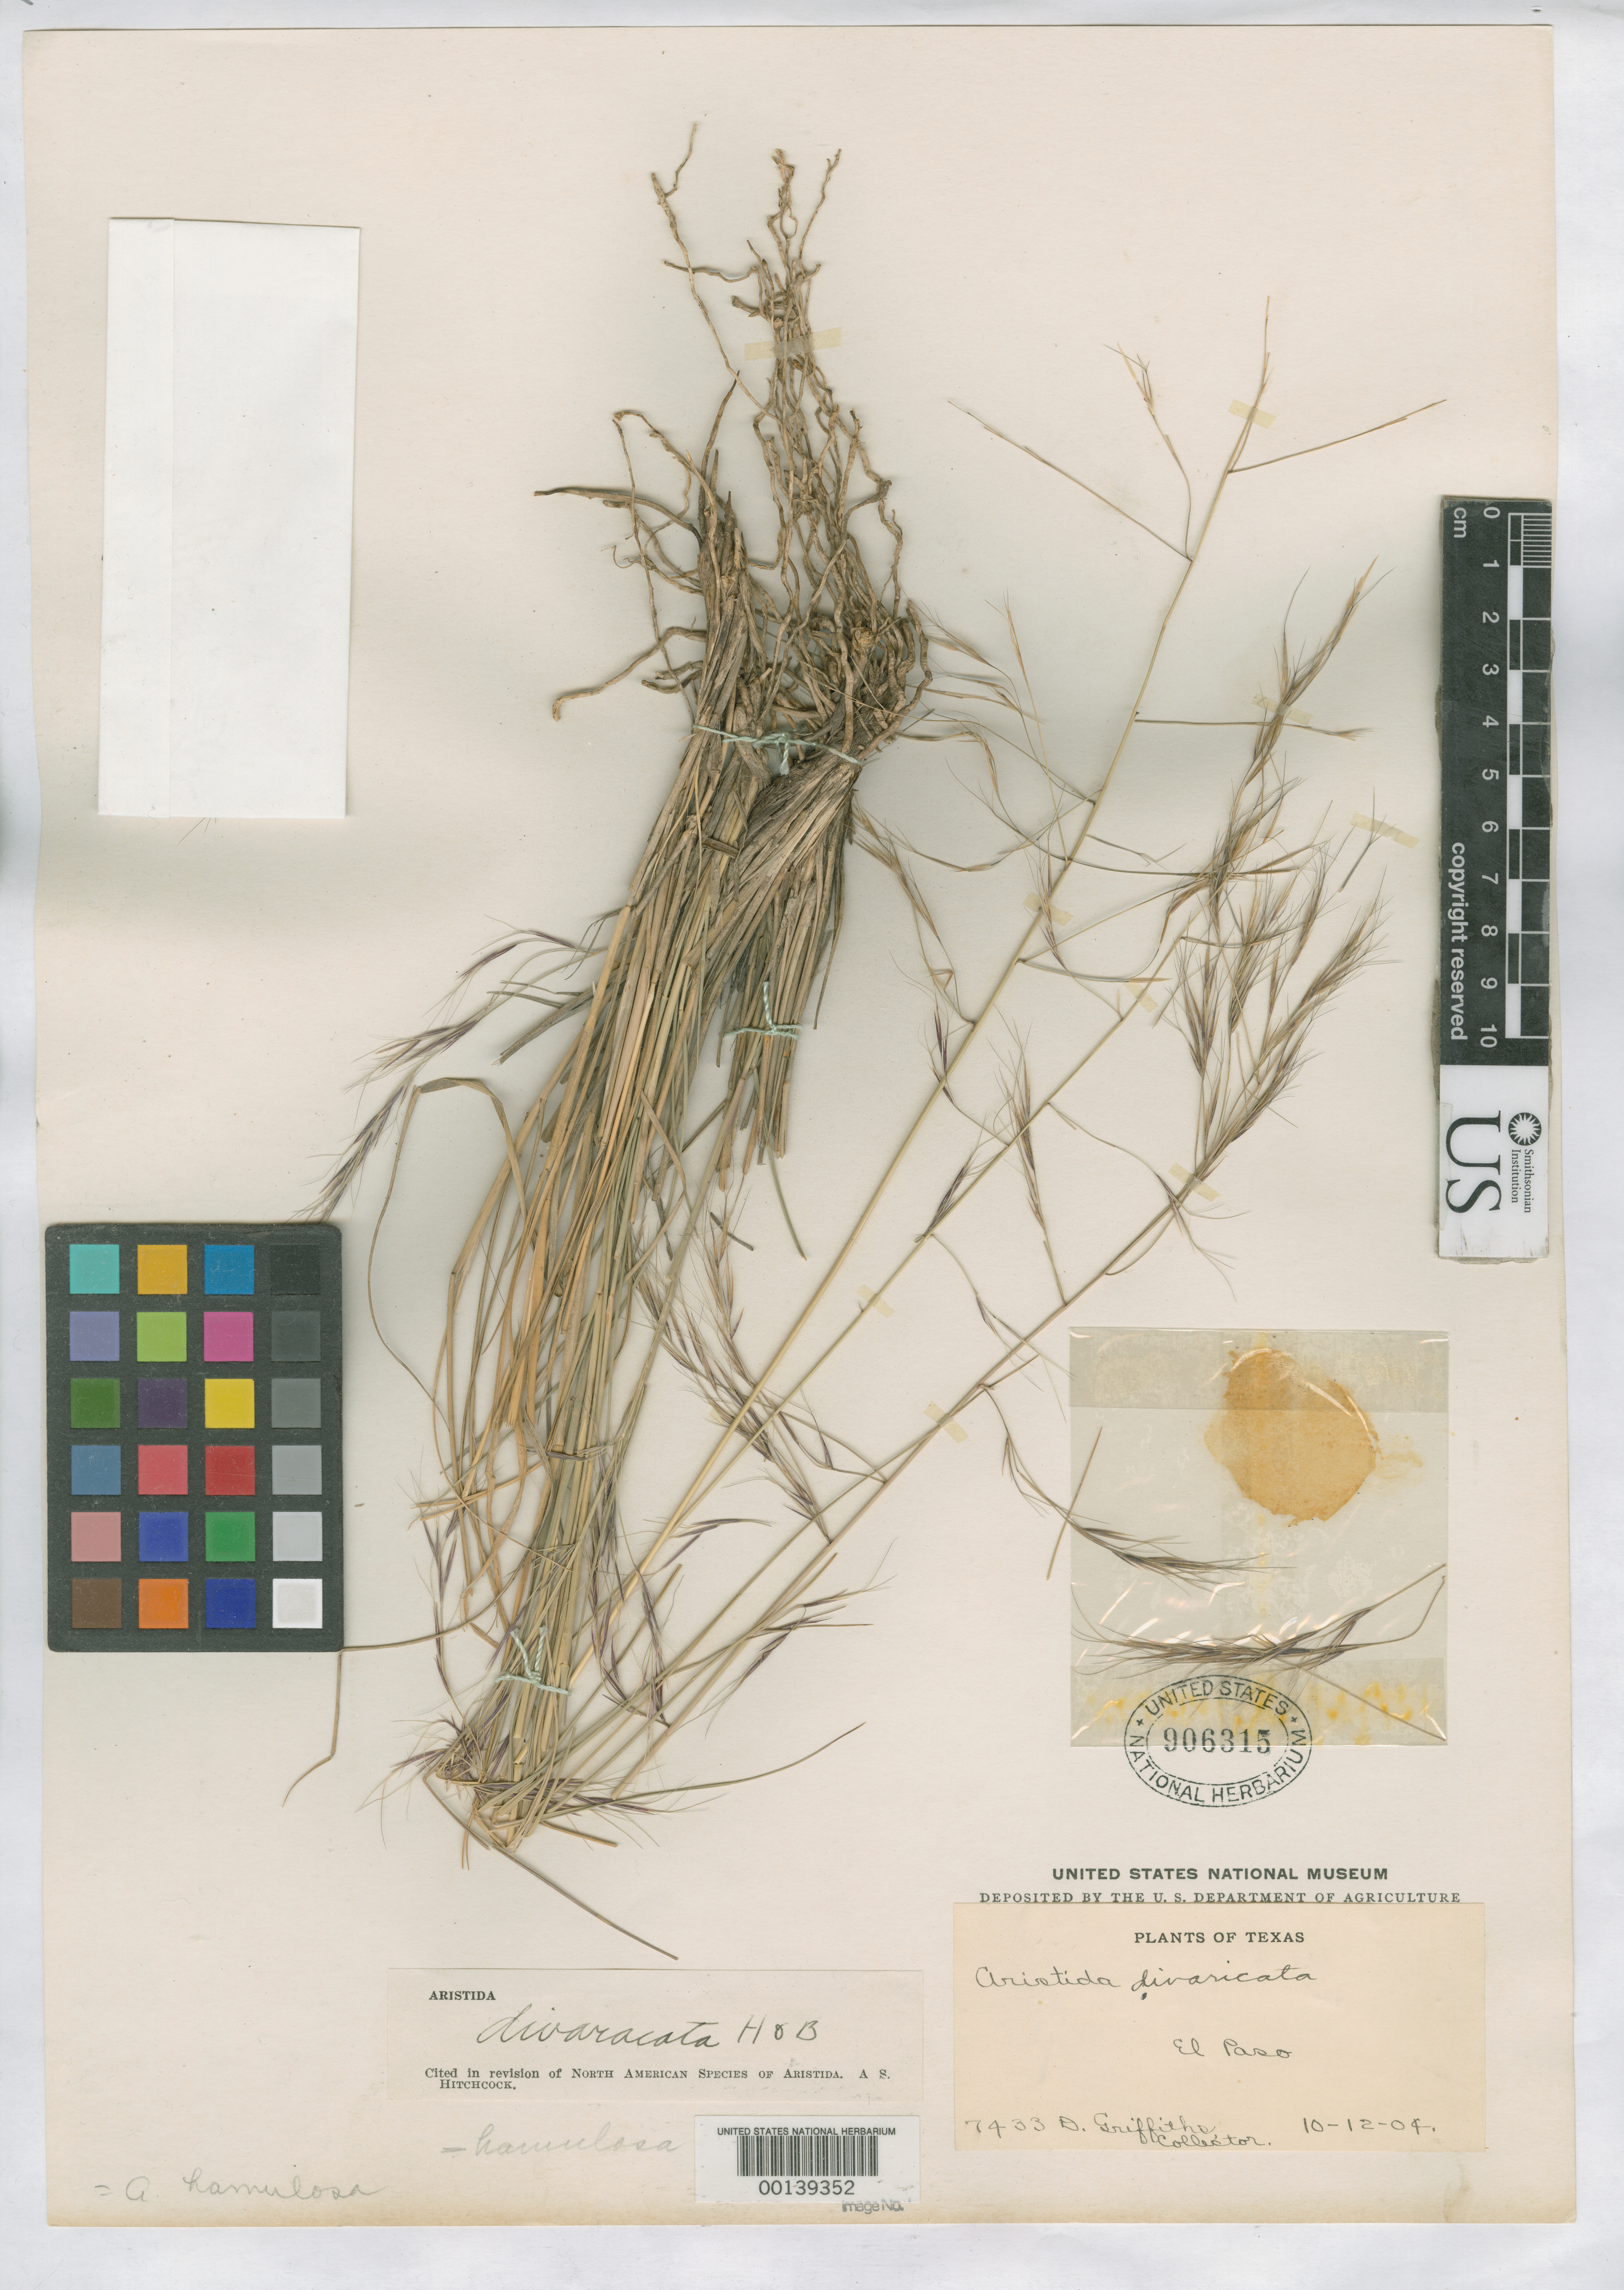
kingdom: Plantae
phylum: Tracheophyta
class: Liliopsida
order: Poales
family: Poaceae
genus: Aristida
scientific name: Aristida imbricata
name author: Henr.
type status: Isotype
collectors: D. Griffiths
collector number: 7433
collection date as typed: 10 Dec 1904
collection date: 1904-12-10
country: United States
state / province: Texas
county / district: El Paso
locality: Near El Paso.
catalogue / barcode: US 906315